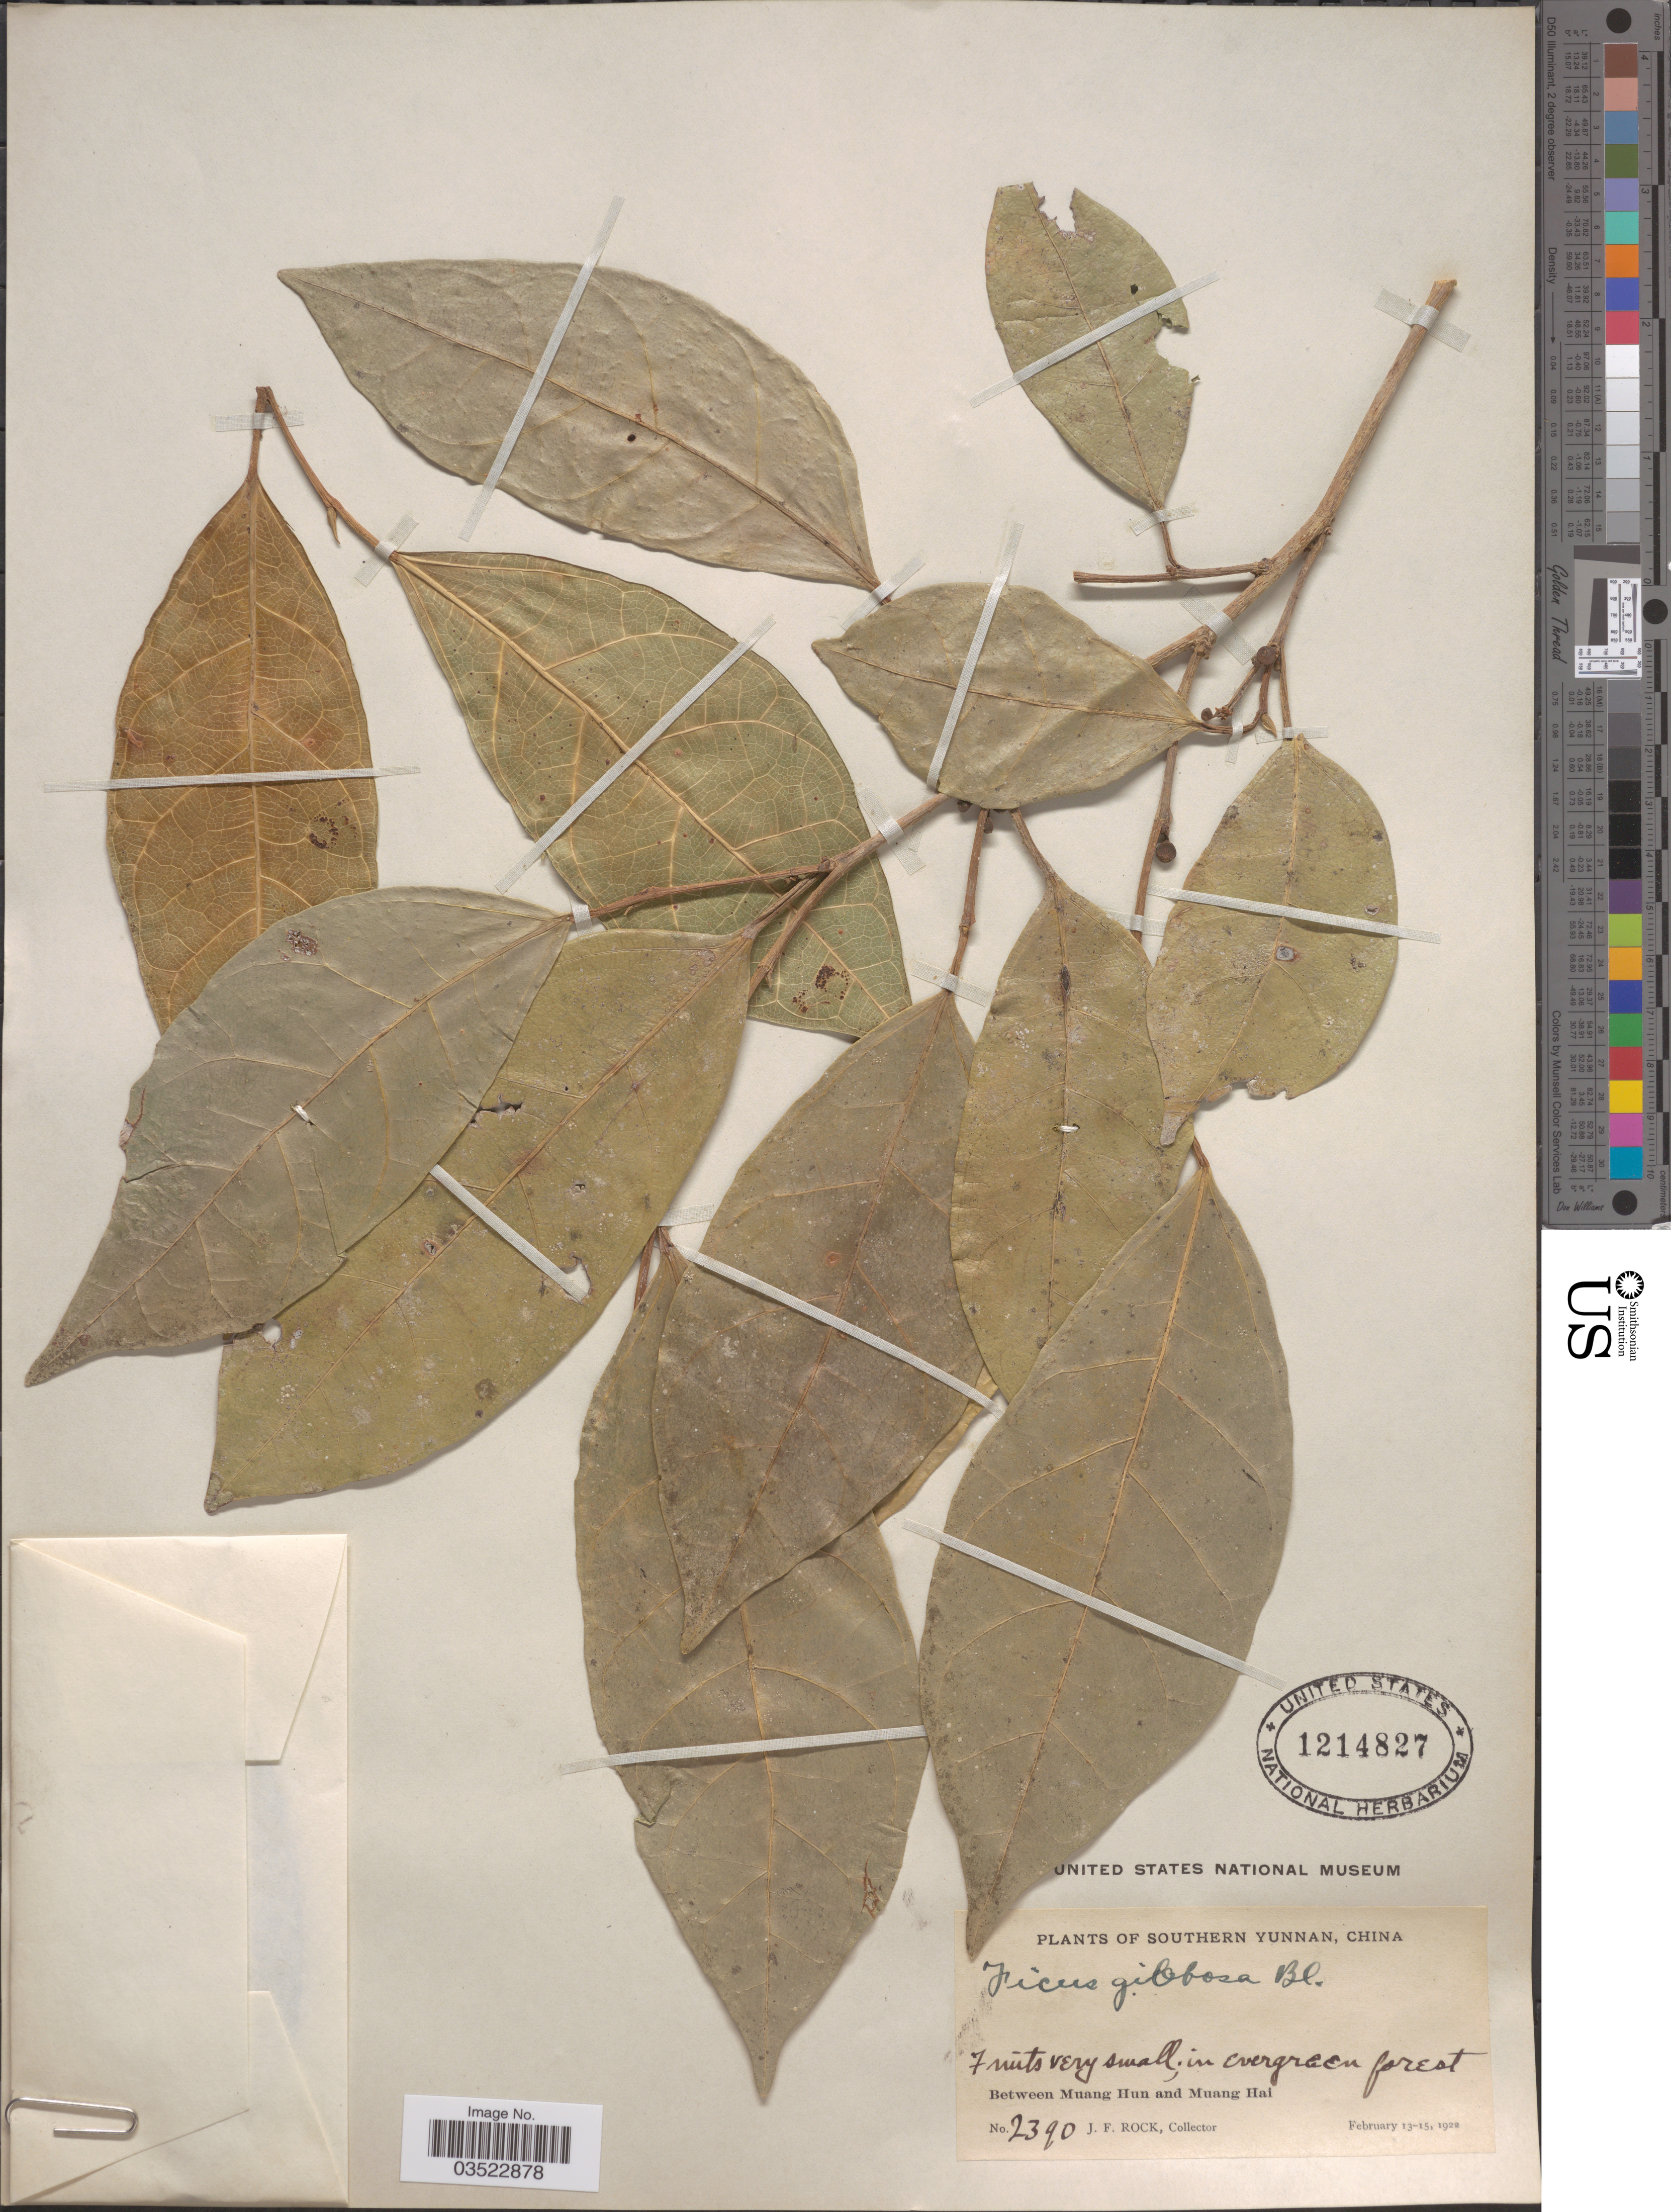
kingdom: Plantae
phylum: Tracheophyta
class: Magnoliopsida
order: Rosales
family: Moraceae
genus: Ficus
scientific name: Ficus tinctoria subsp. gibbosa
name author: (Blume) Corner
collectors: J. Rock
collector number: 2390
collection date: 1922-02-13/1922-02-15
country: China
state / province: Yunnan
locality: Southern Yunnan. Between Muang Hun and Muang Hai.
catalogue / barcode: US 1214827